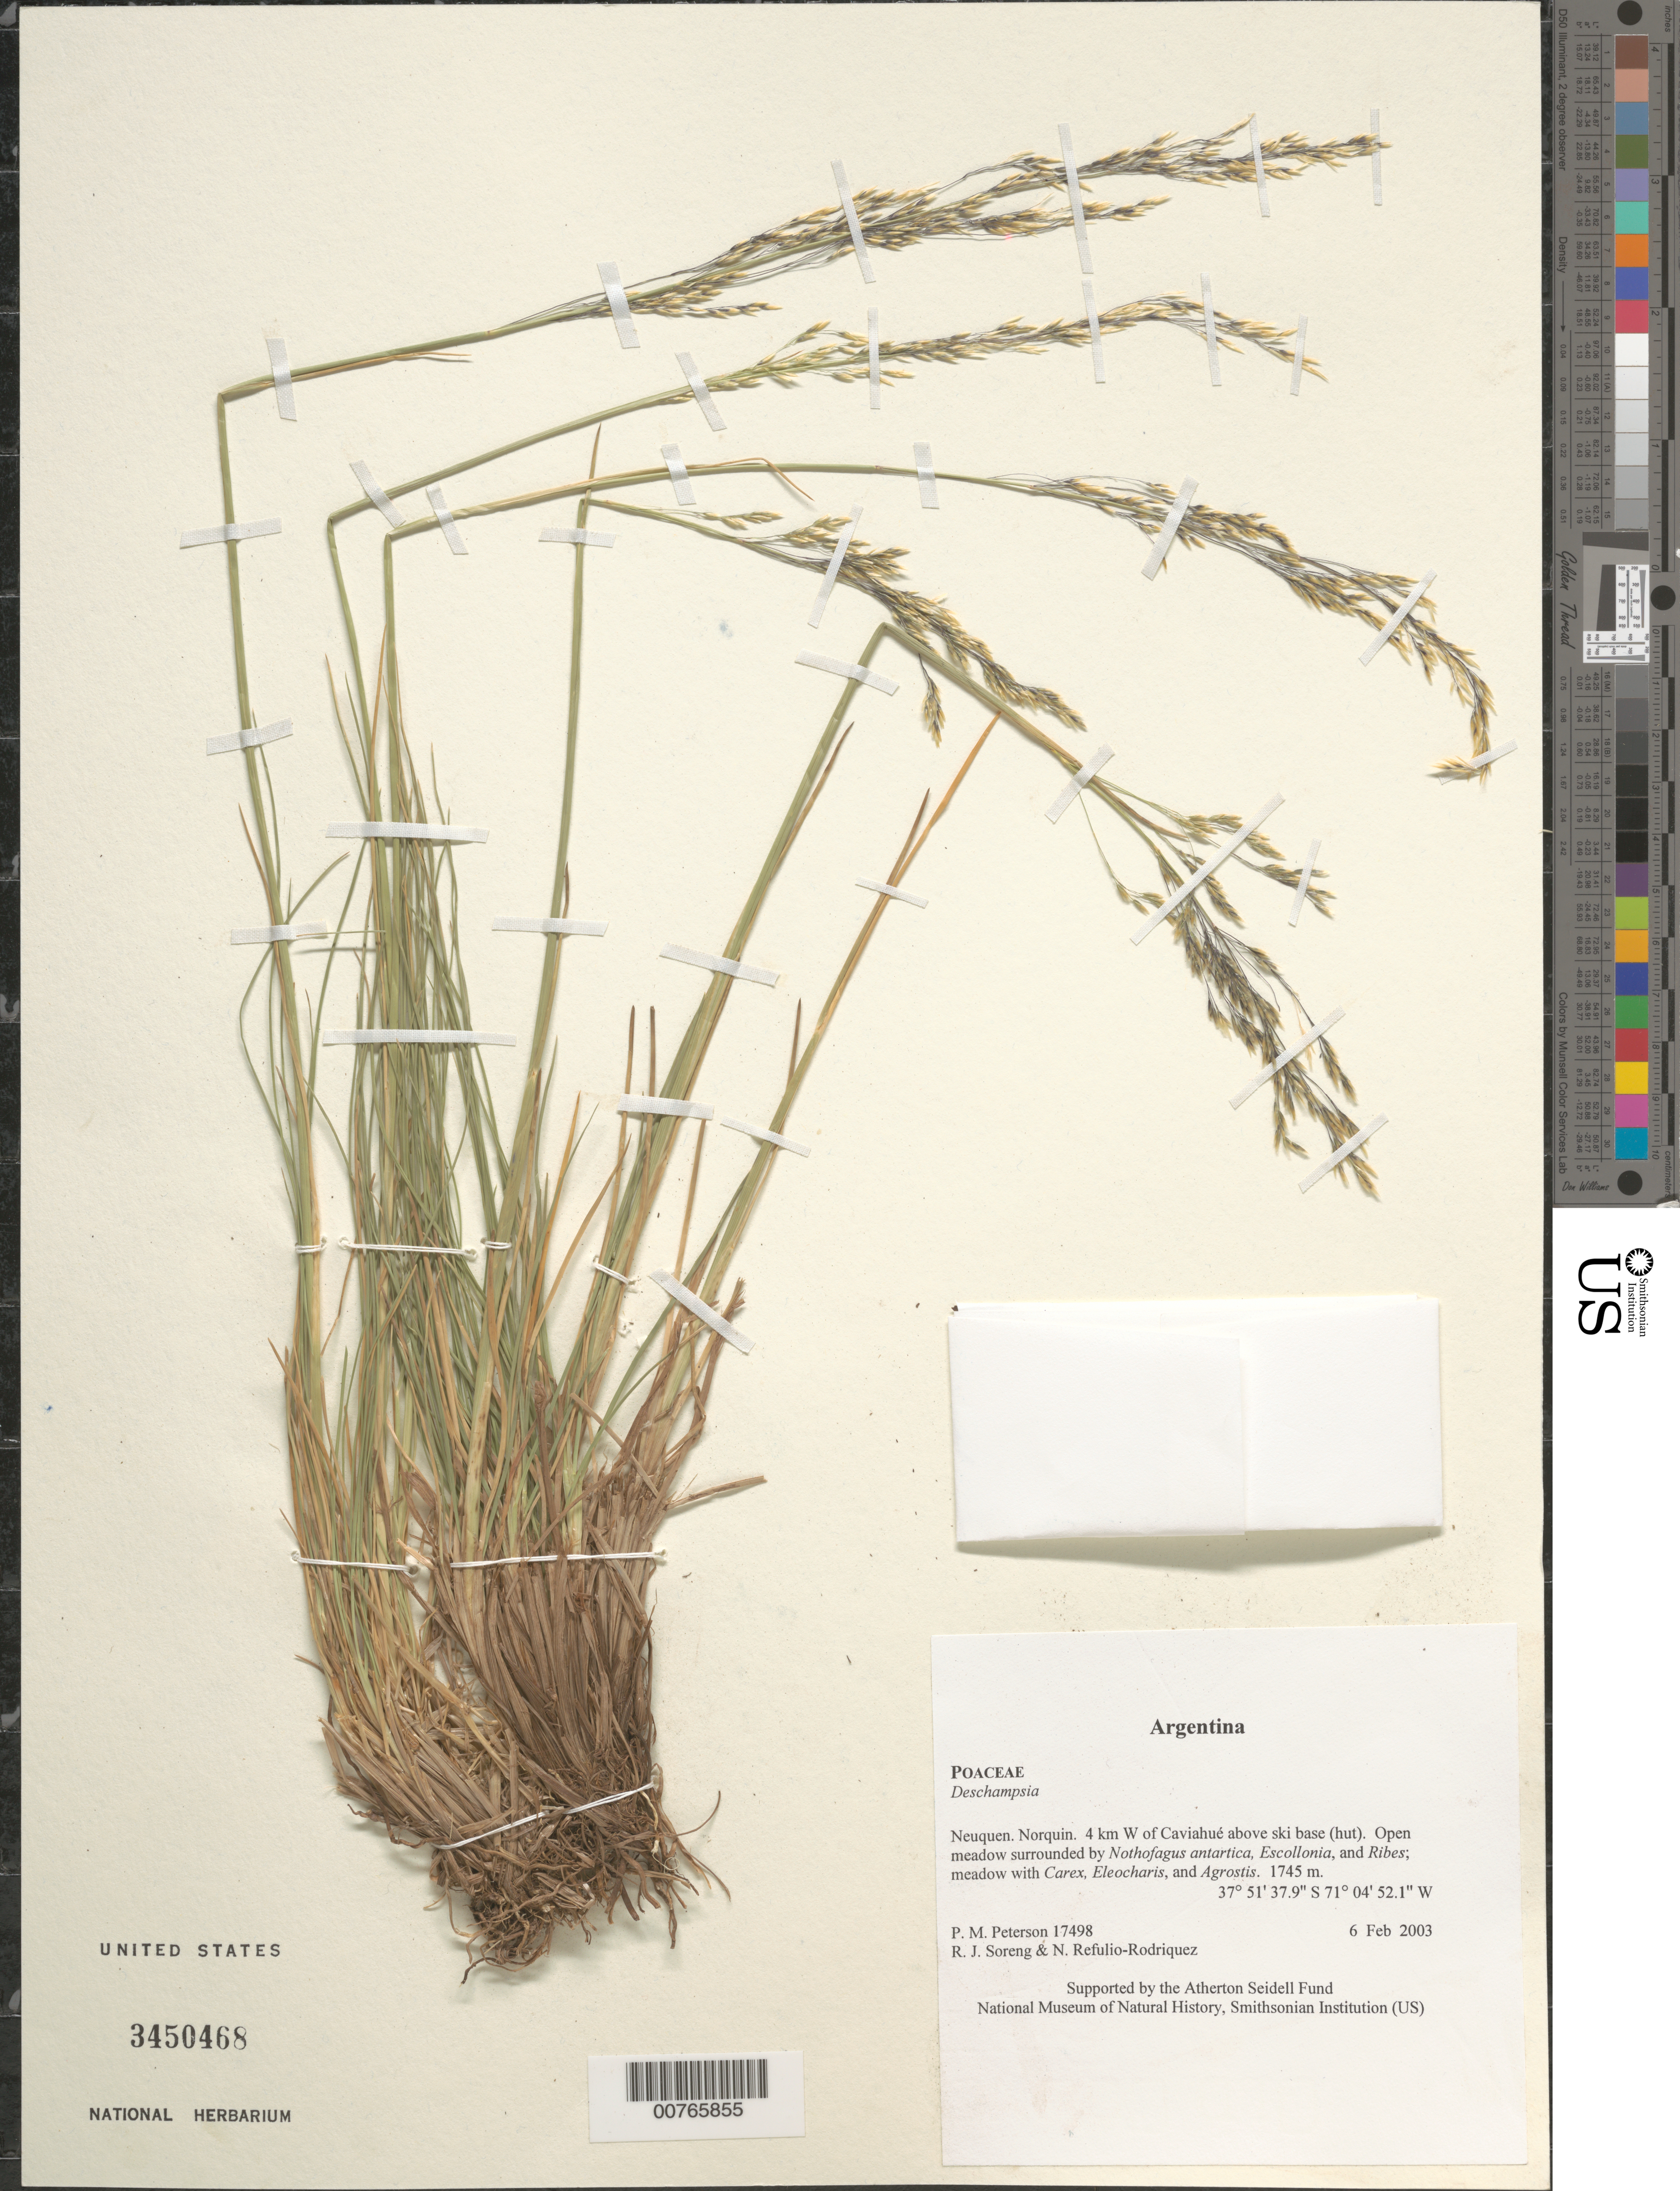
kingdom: Plantae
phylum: Tracheophyta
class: Liliopsida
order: Poales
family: Poaceae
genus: Deschampsia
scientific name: Deschampsia sp.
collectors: P. M. Peterson, R. J. Soreng & N. Refulio-Rodríguez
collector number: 17498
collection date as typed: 06 Feb 2003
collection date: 2003-02-06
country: Argentina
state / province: Neuquen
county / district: Norquin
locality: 4 km W of Caviahué above ski base (hut). Open meadow surrounded by Nothofagus antartica, Escollonia, and Ribes; meadow with Carex, Eleocharis, and Agrostis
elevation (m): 1745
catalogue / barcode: US 3450468